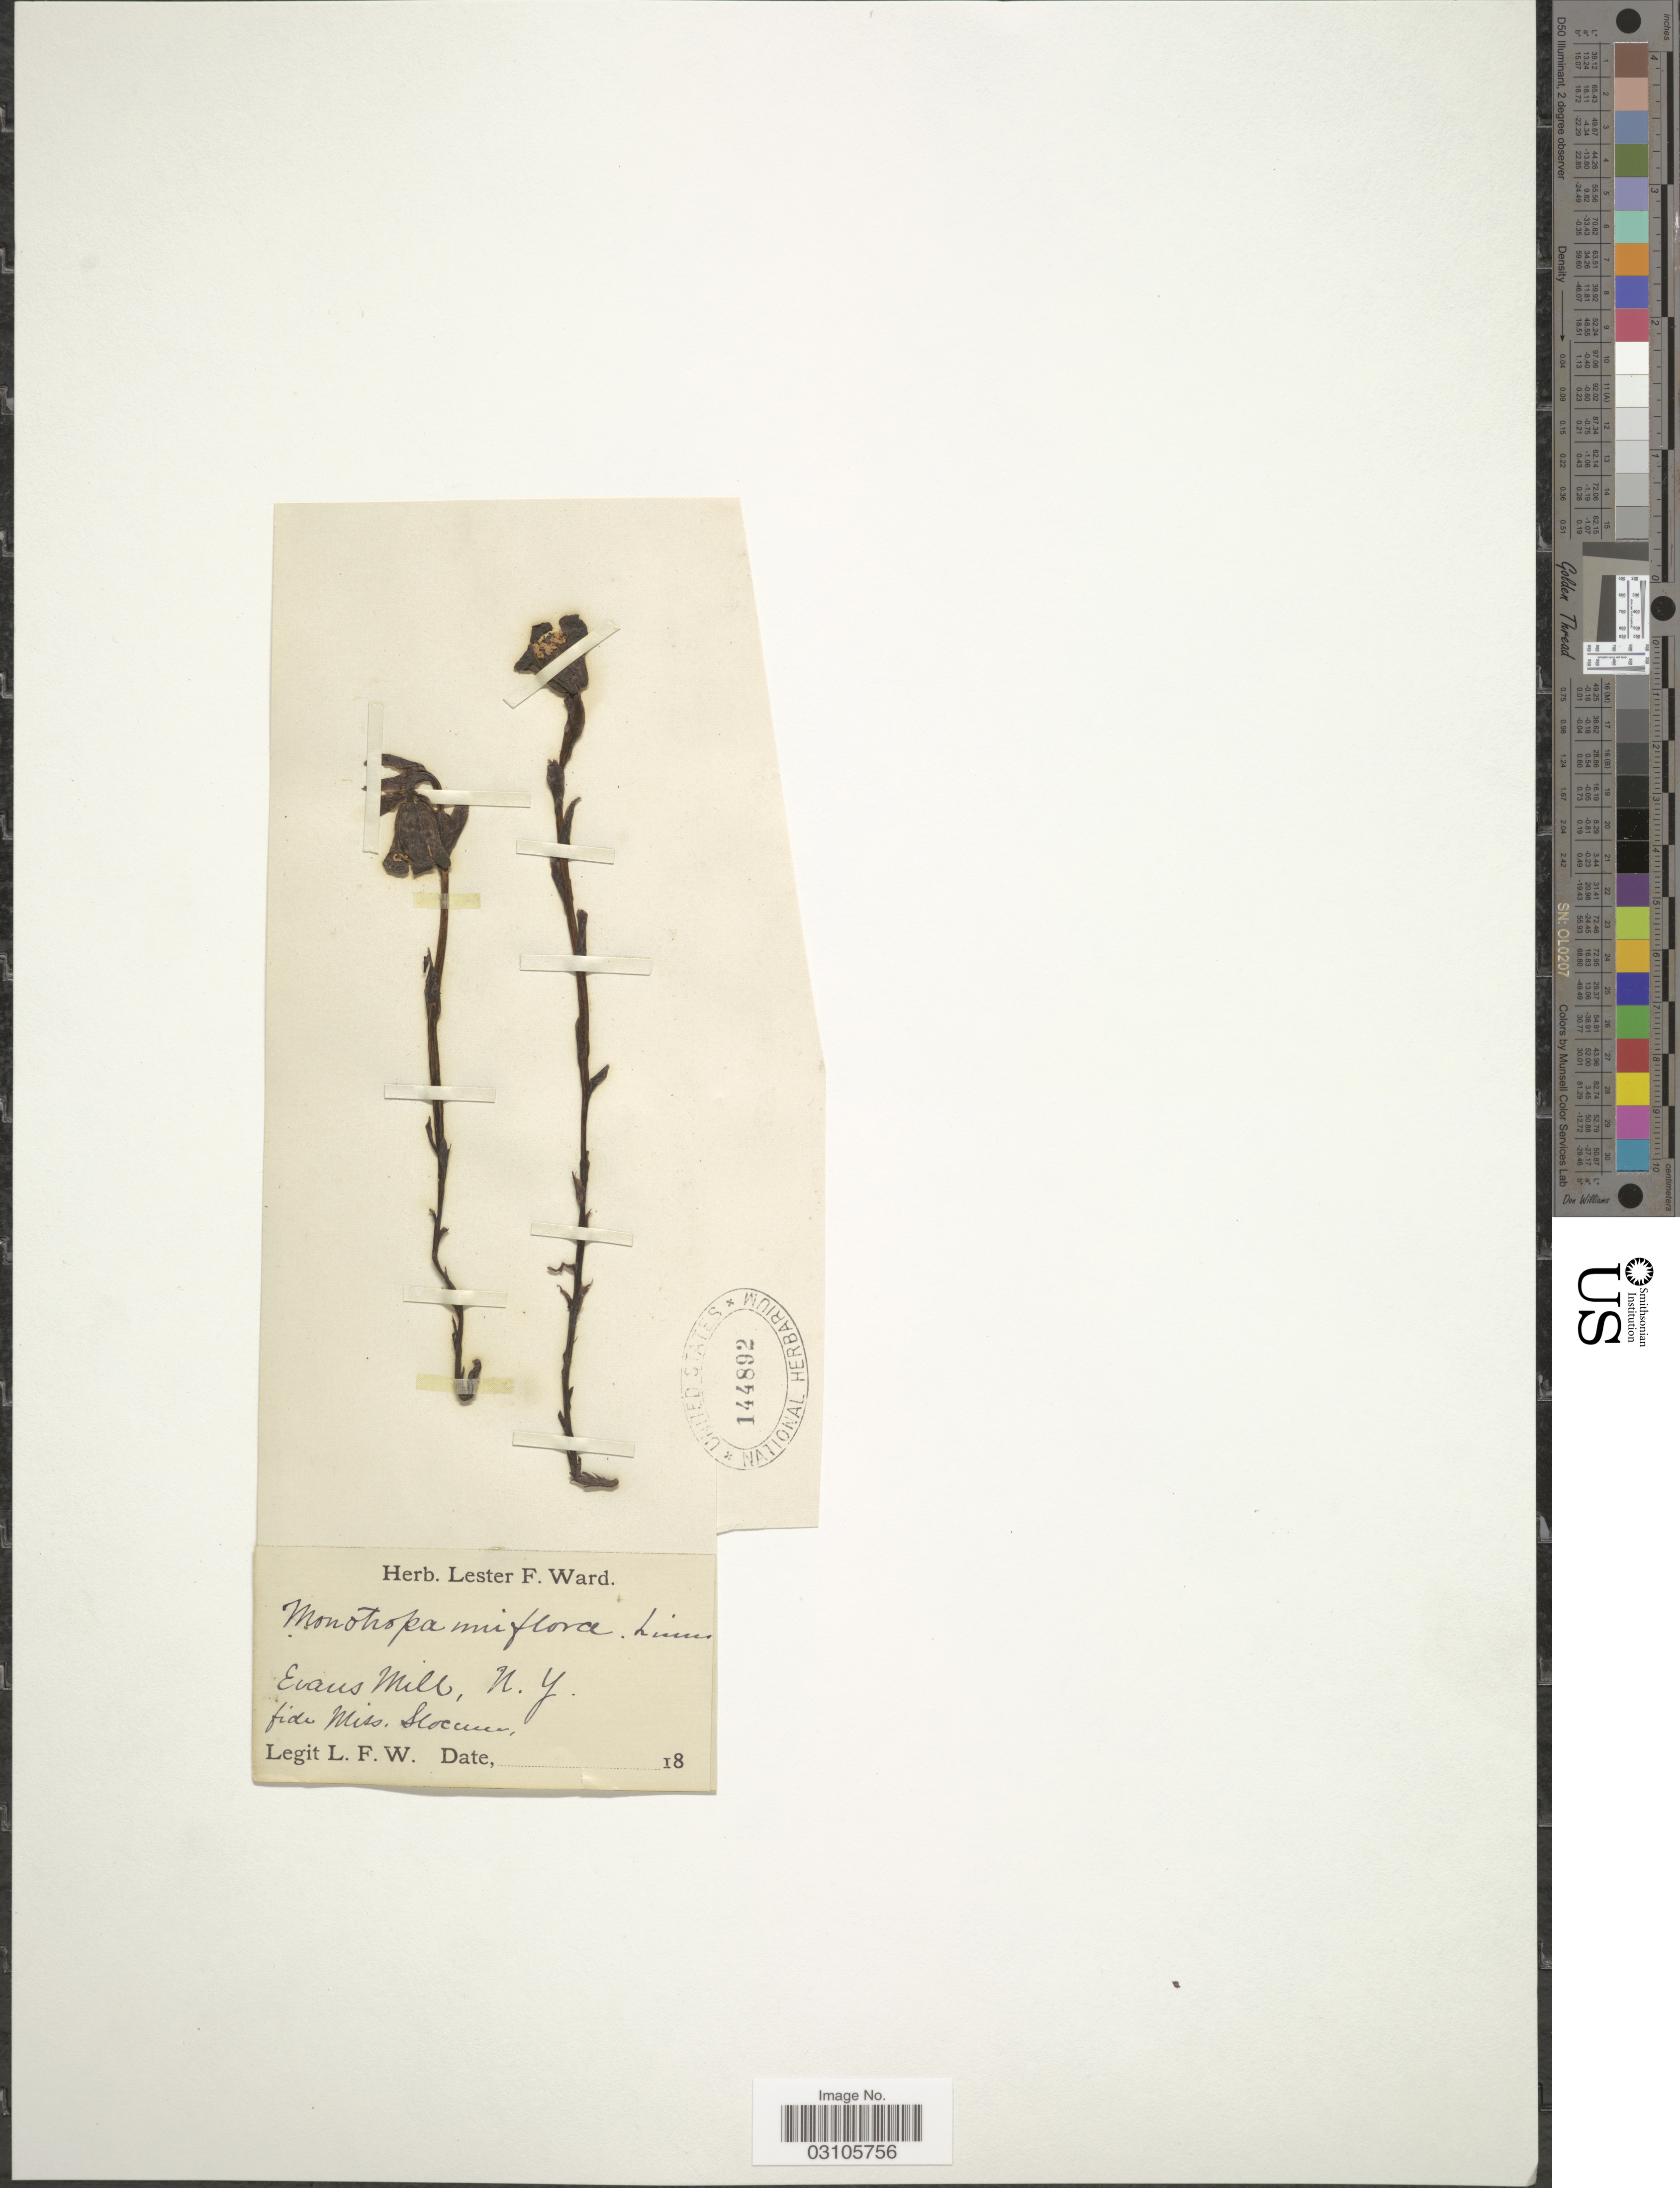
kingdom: Plantae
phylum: Tracheophyta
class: Magnoliopsida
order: Ericales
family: Ericaceae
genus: Monotropa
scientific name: Monotropa uniflora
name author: L.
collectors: L. F. Ward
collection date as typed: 18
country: United States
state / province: New York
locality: Evans Mill.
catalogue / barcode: US 144892